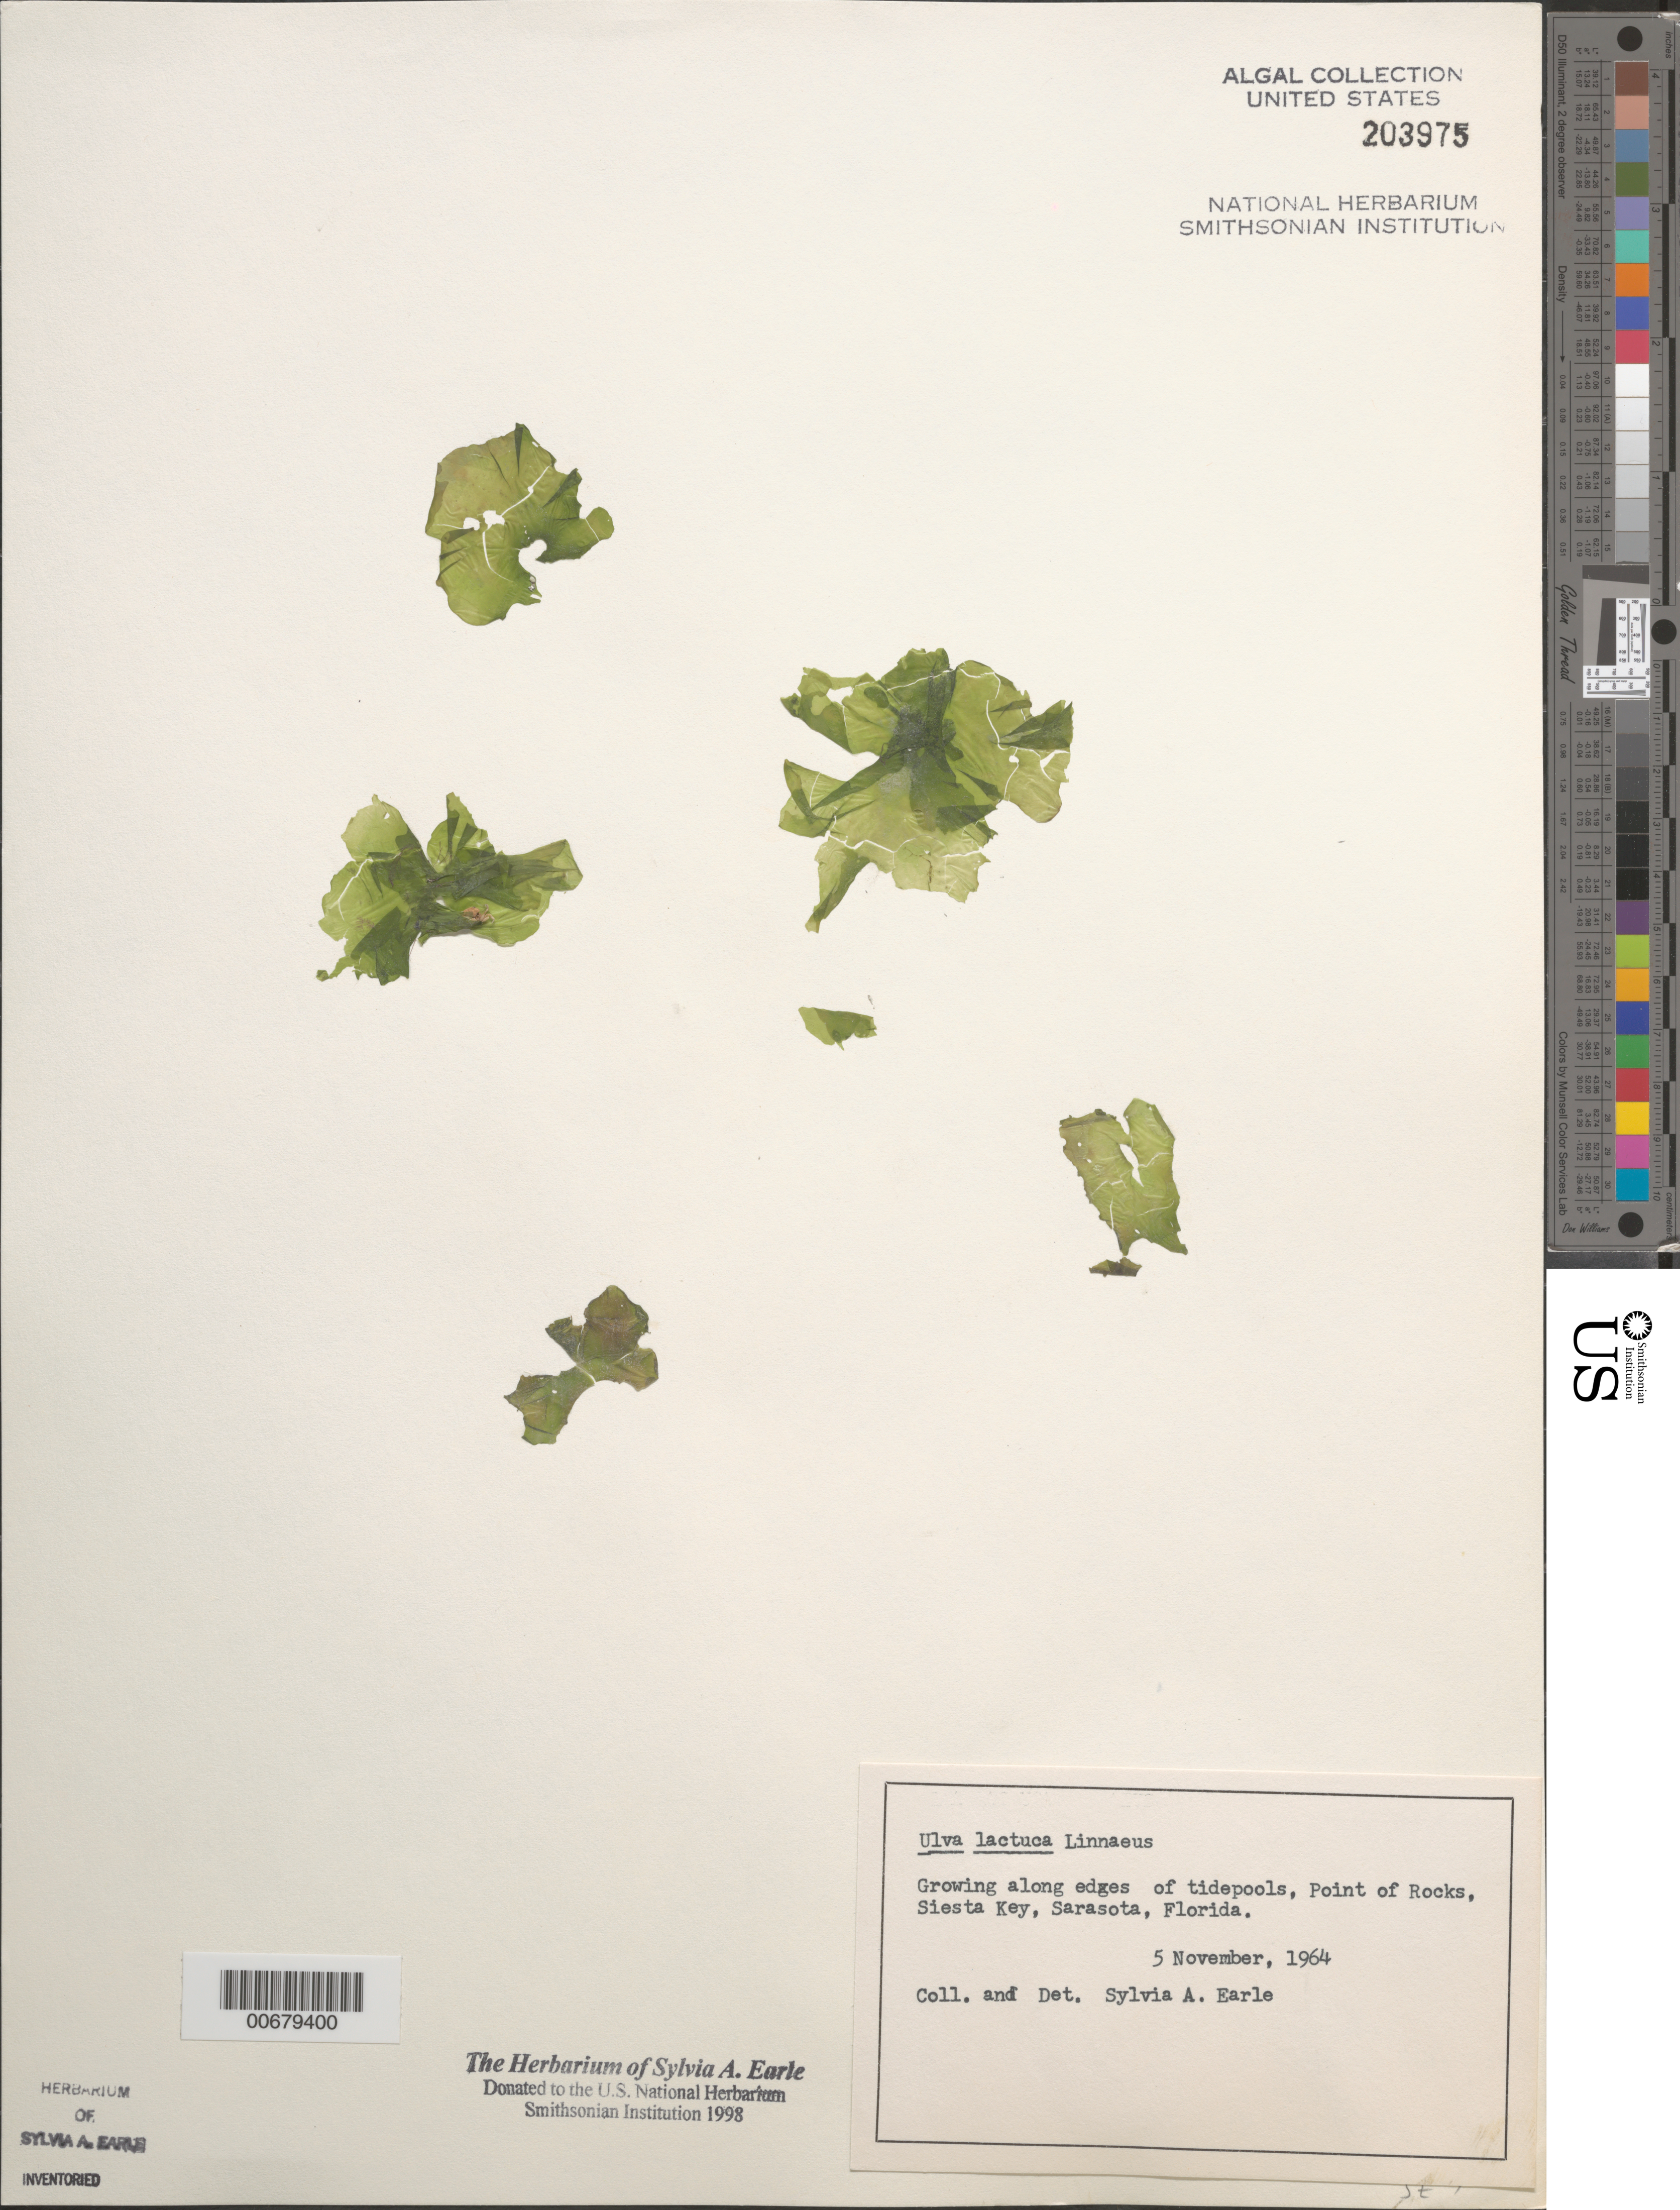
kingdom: Plantae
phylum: Chlorophyta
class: Ulvophyceae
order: Ulvales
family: Ulvaceae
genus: Ulva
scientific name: Ulva lactuca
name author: L.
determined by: Earle, S. A.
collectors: S. A. Earle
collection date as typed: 05 Nov 1964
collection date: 1964-11-05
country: United States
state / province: Florida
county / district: Sarasota County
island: Siesta Key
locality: Point of Rocks, Sarasota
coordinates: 27 14.6'N, 82 32.1'W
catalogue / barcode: US 203975